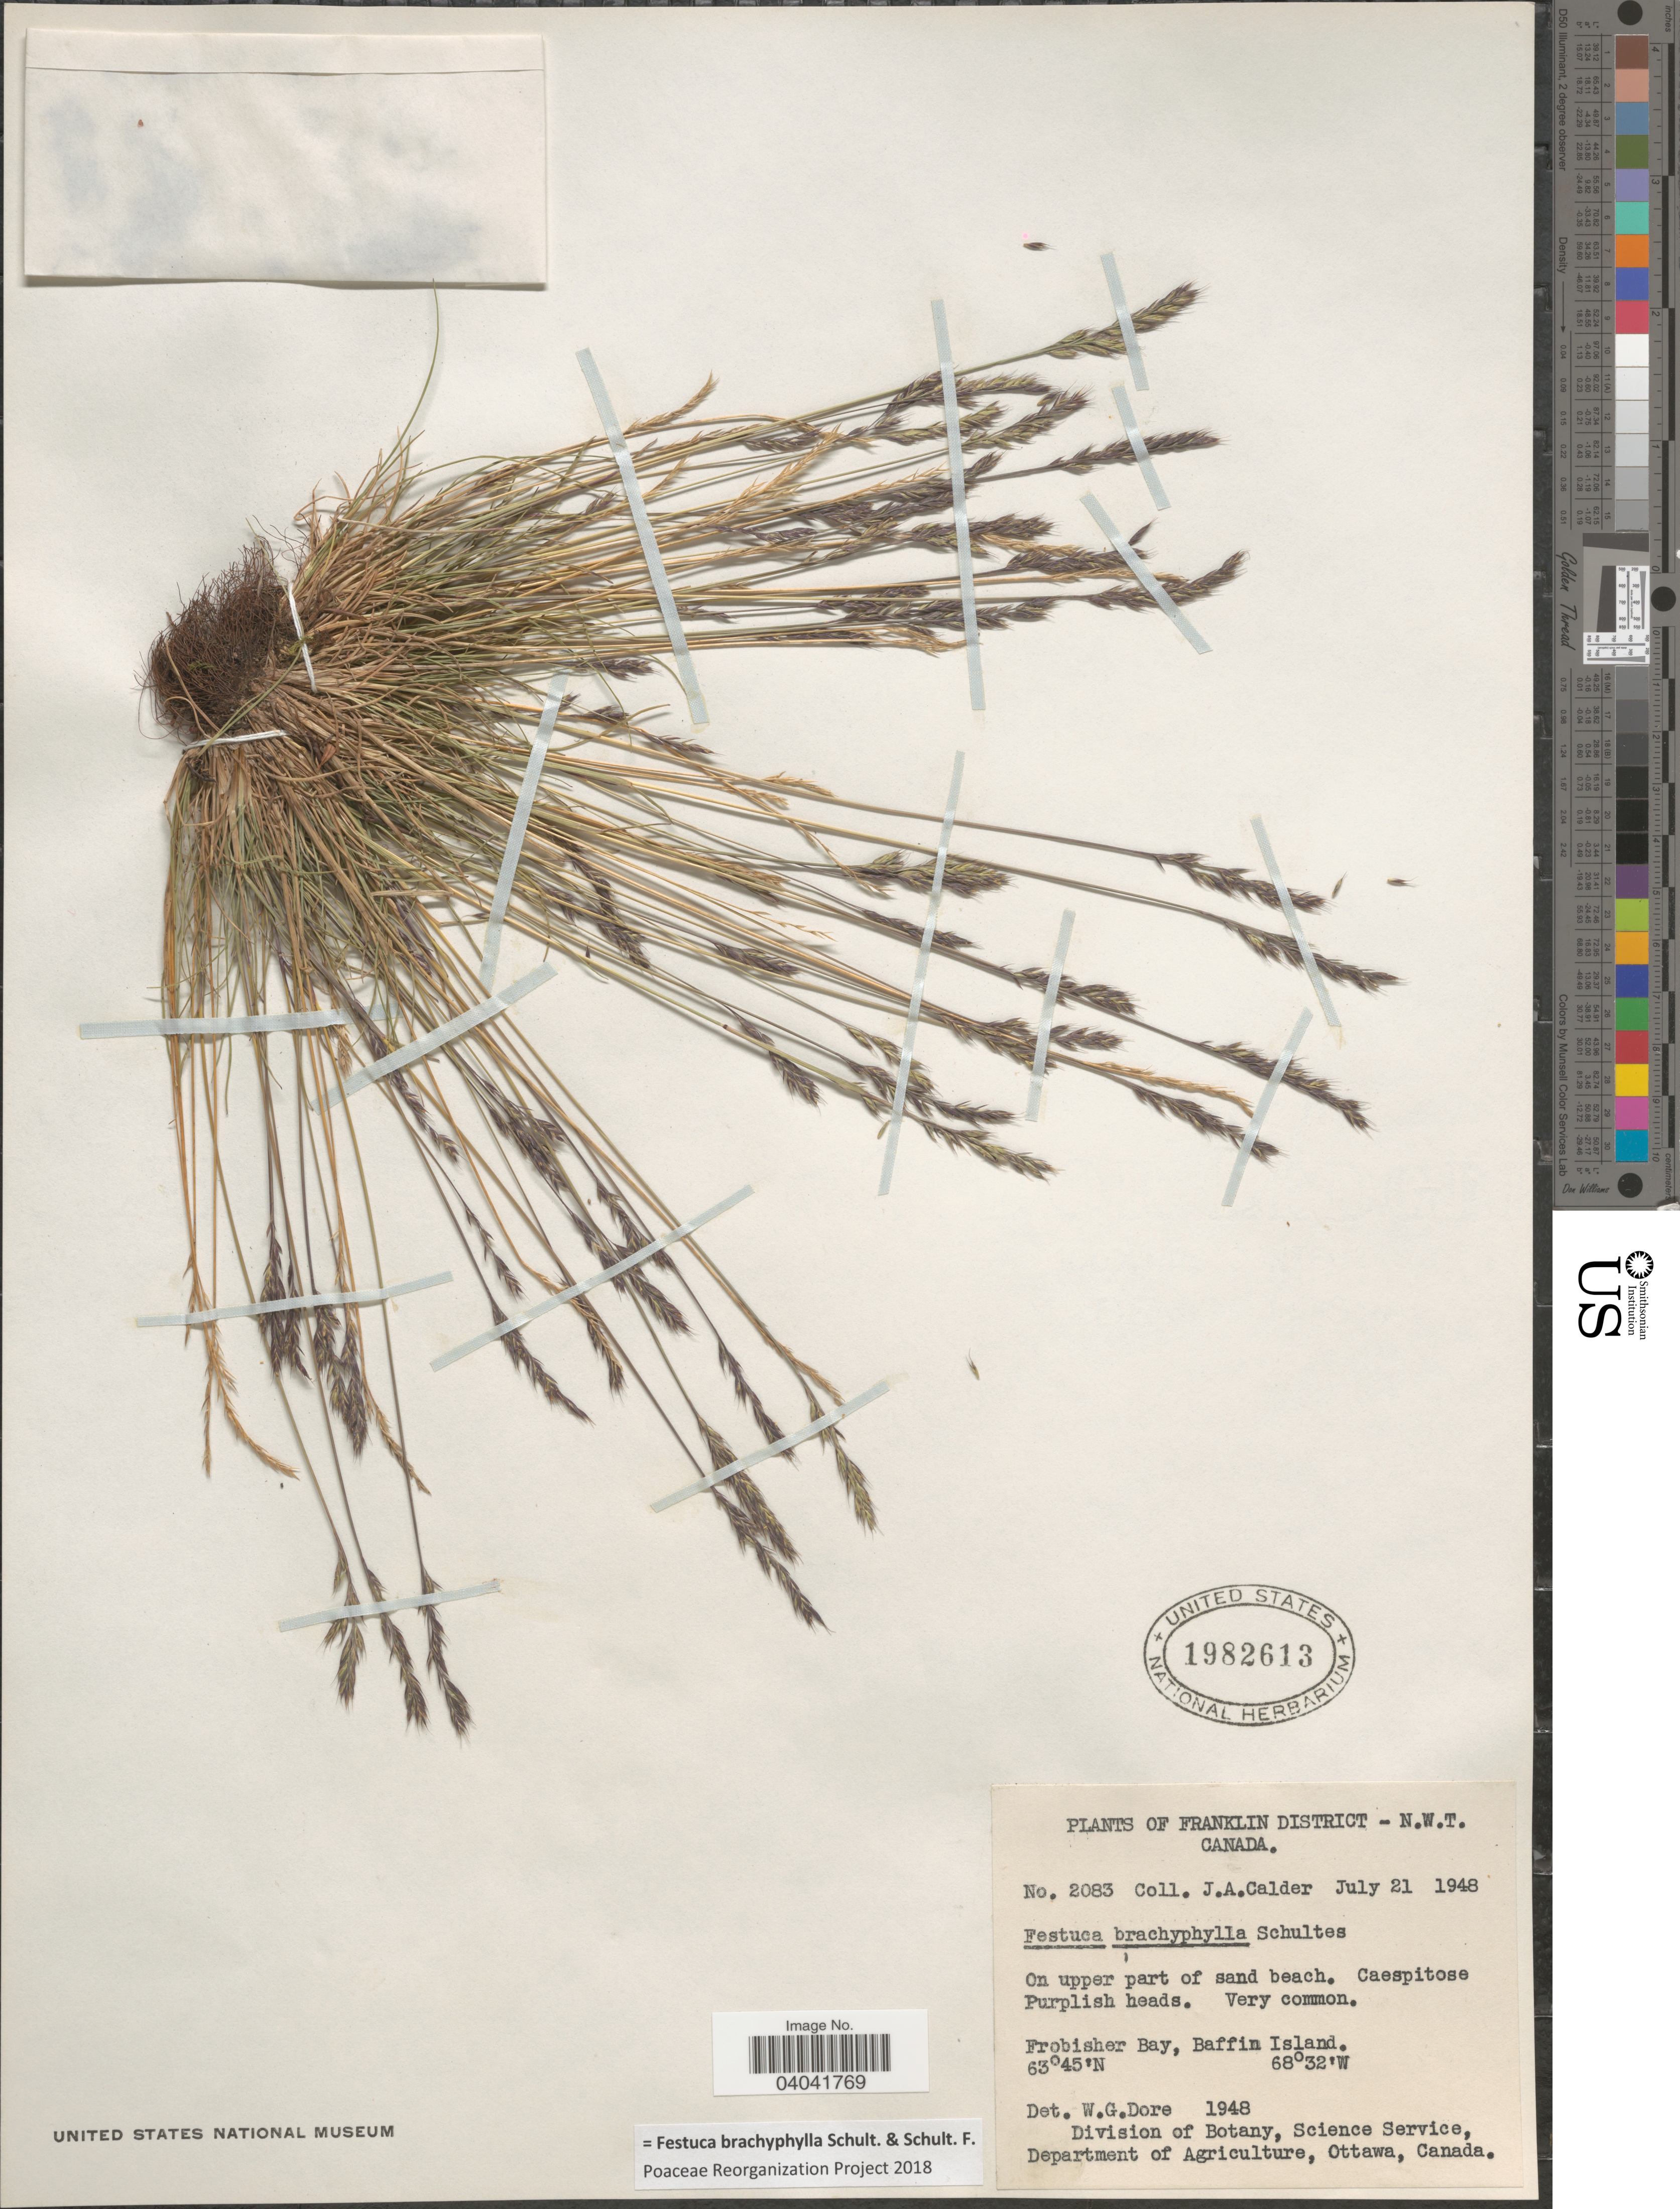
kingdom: Plantae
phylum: Tracheophyta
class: Liliopsida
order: Poales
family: Poaceae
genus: Festuca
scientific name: Festuca brachyphylla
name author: Schult. & Schult. f.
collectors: J. A. Calder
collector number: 2083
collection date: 1948-07-21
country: Canada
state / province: Northwest Territories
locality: Franklin District. On upper part of sand beach. Frobisher Bay, Baffin Island.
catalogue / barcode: US 1982613